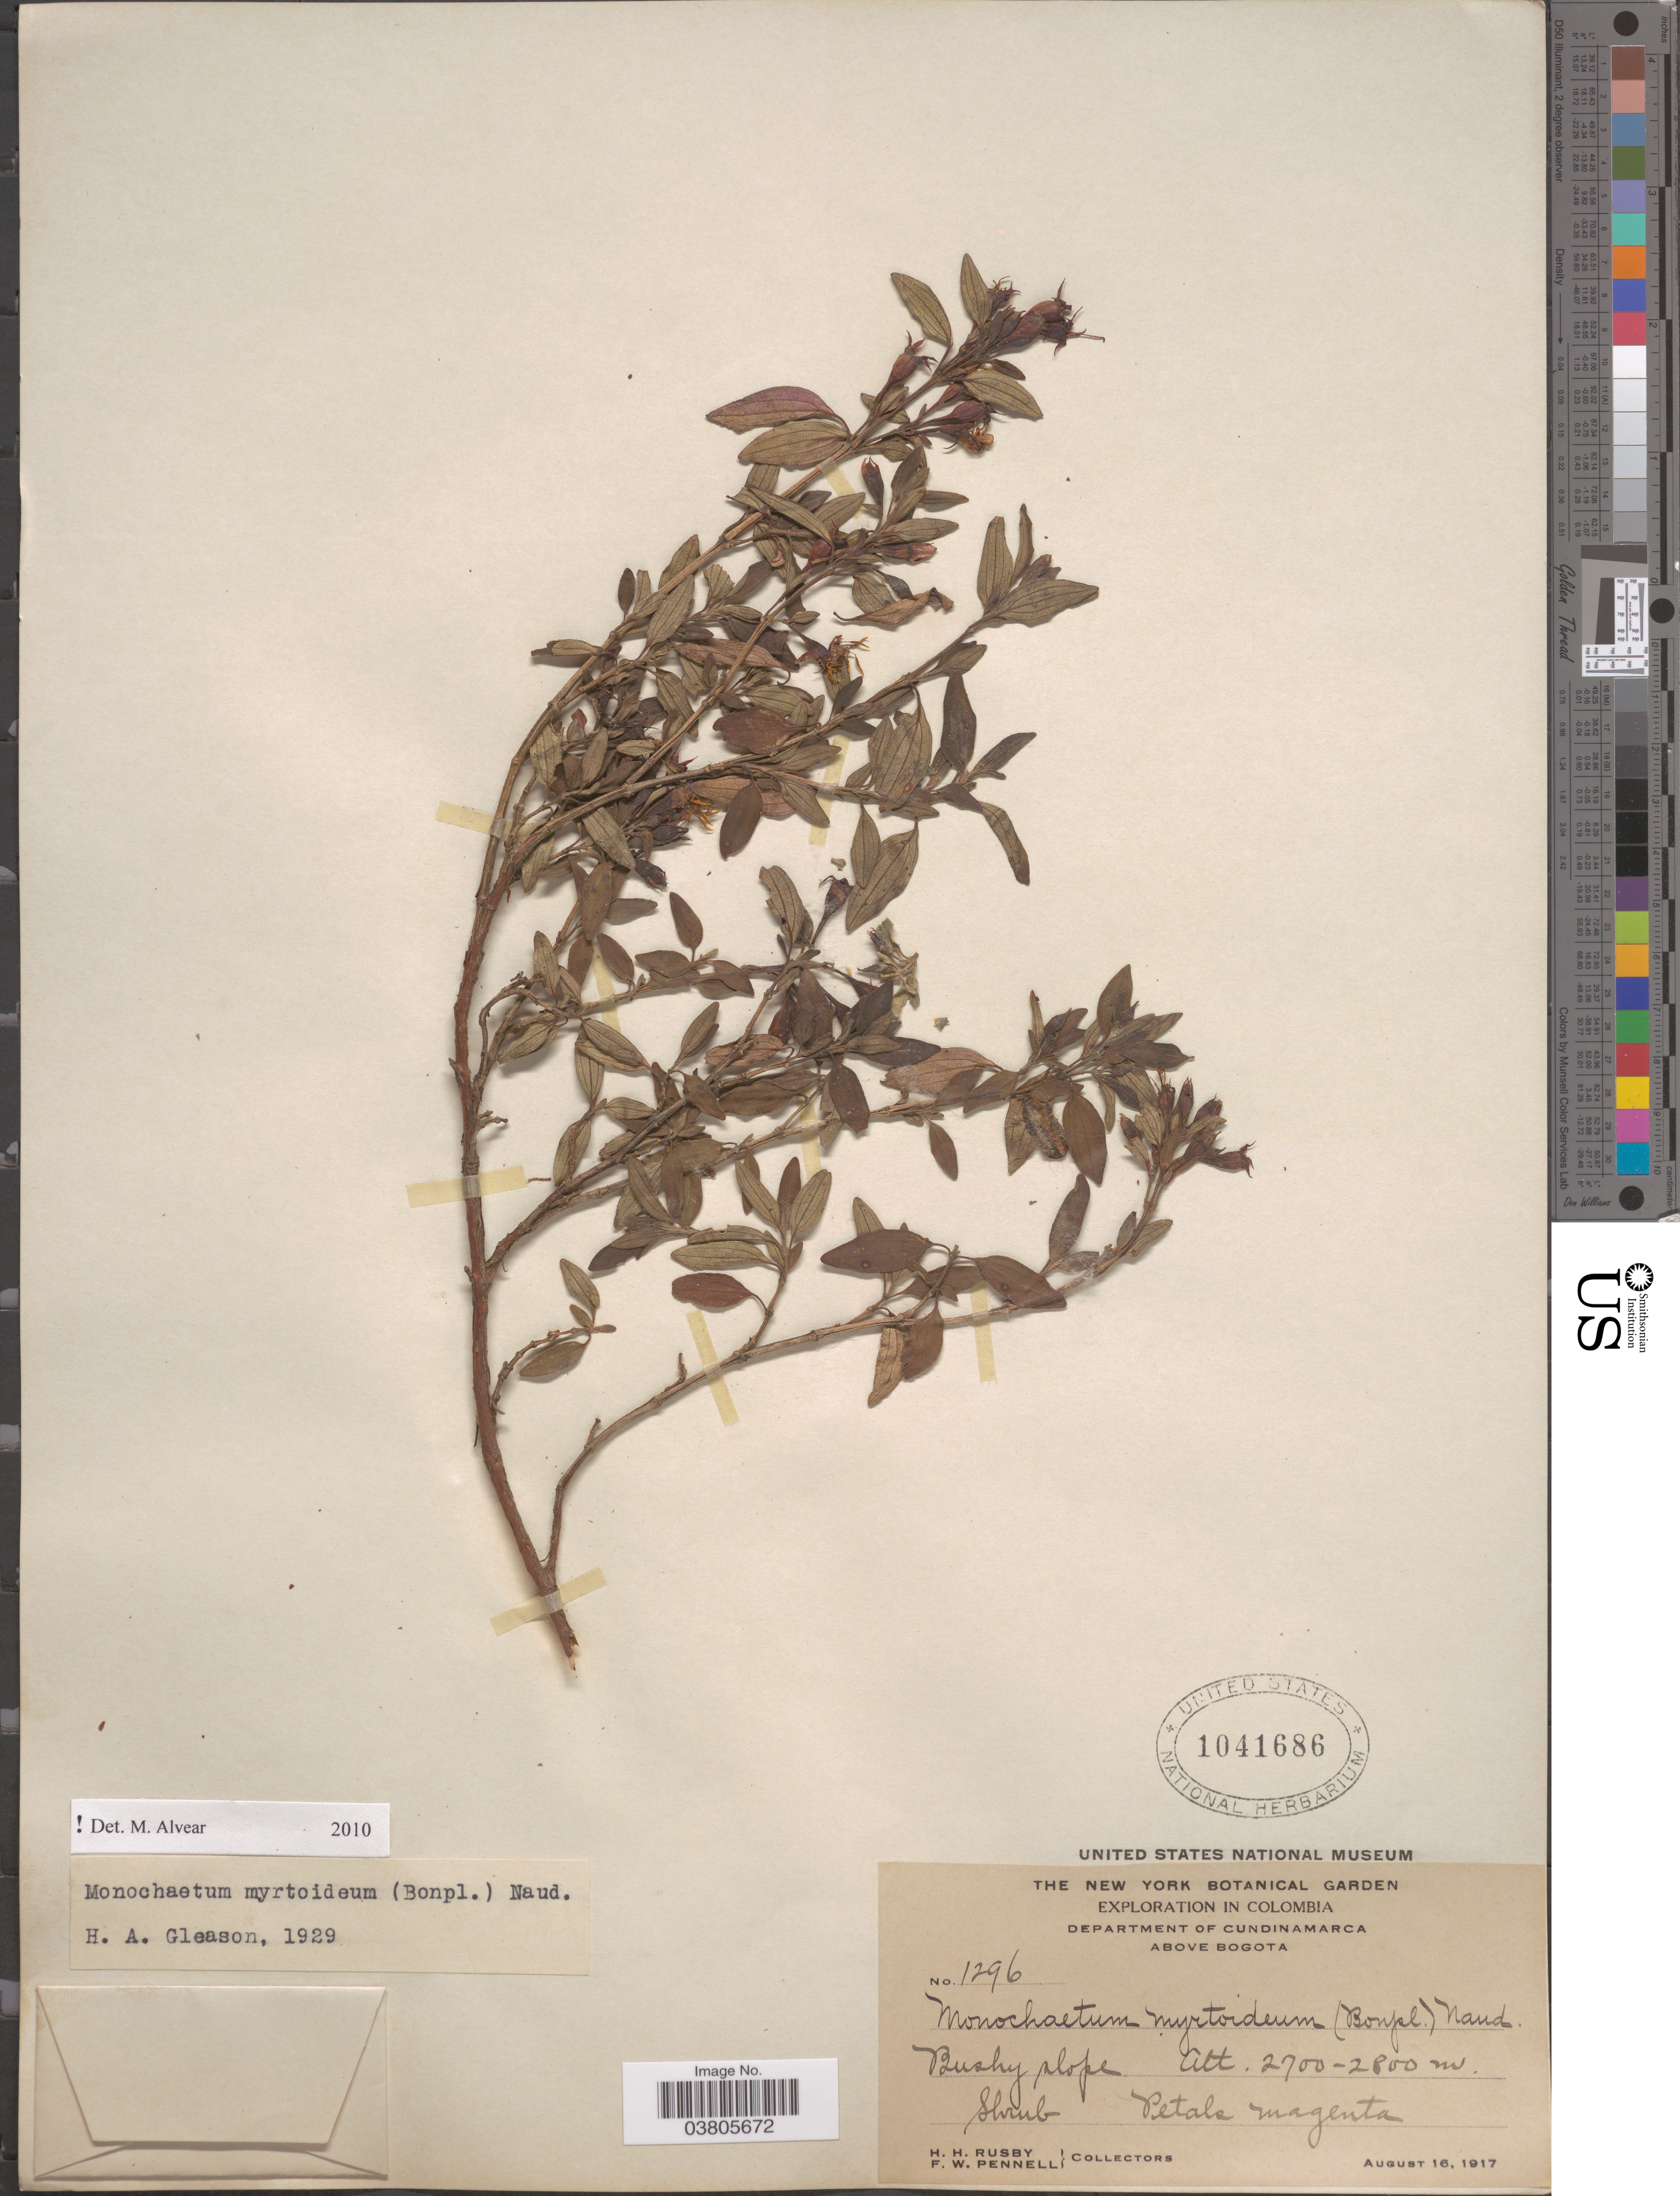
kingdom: Plantae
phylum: Tracheophyta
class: Magnoliopsida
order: Myrtales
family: Melastomataceae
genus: Monochaetum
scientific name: Monochaetum myrtoideum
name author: Naudin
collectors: H. H. Rusby & F. W. Pennell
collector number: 1296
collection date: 1917-08-16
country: Colombia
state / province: Cundinamarca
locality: Department of Cundinamarca. Above Bogota.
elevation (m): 2700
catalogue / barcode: US 1041686